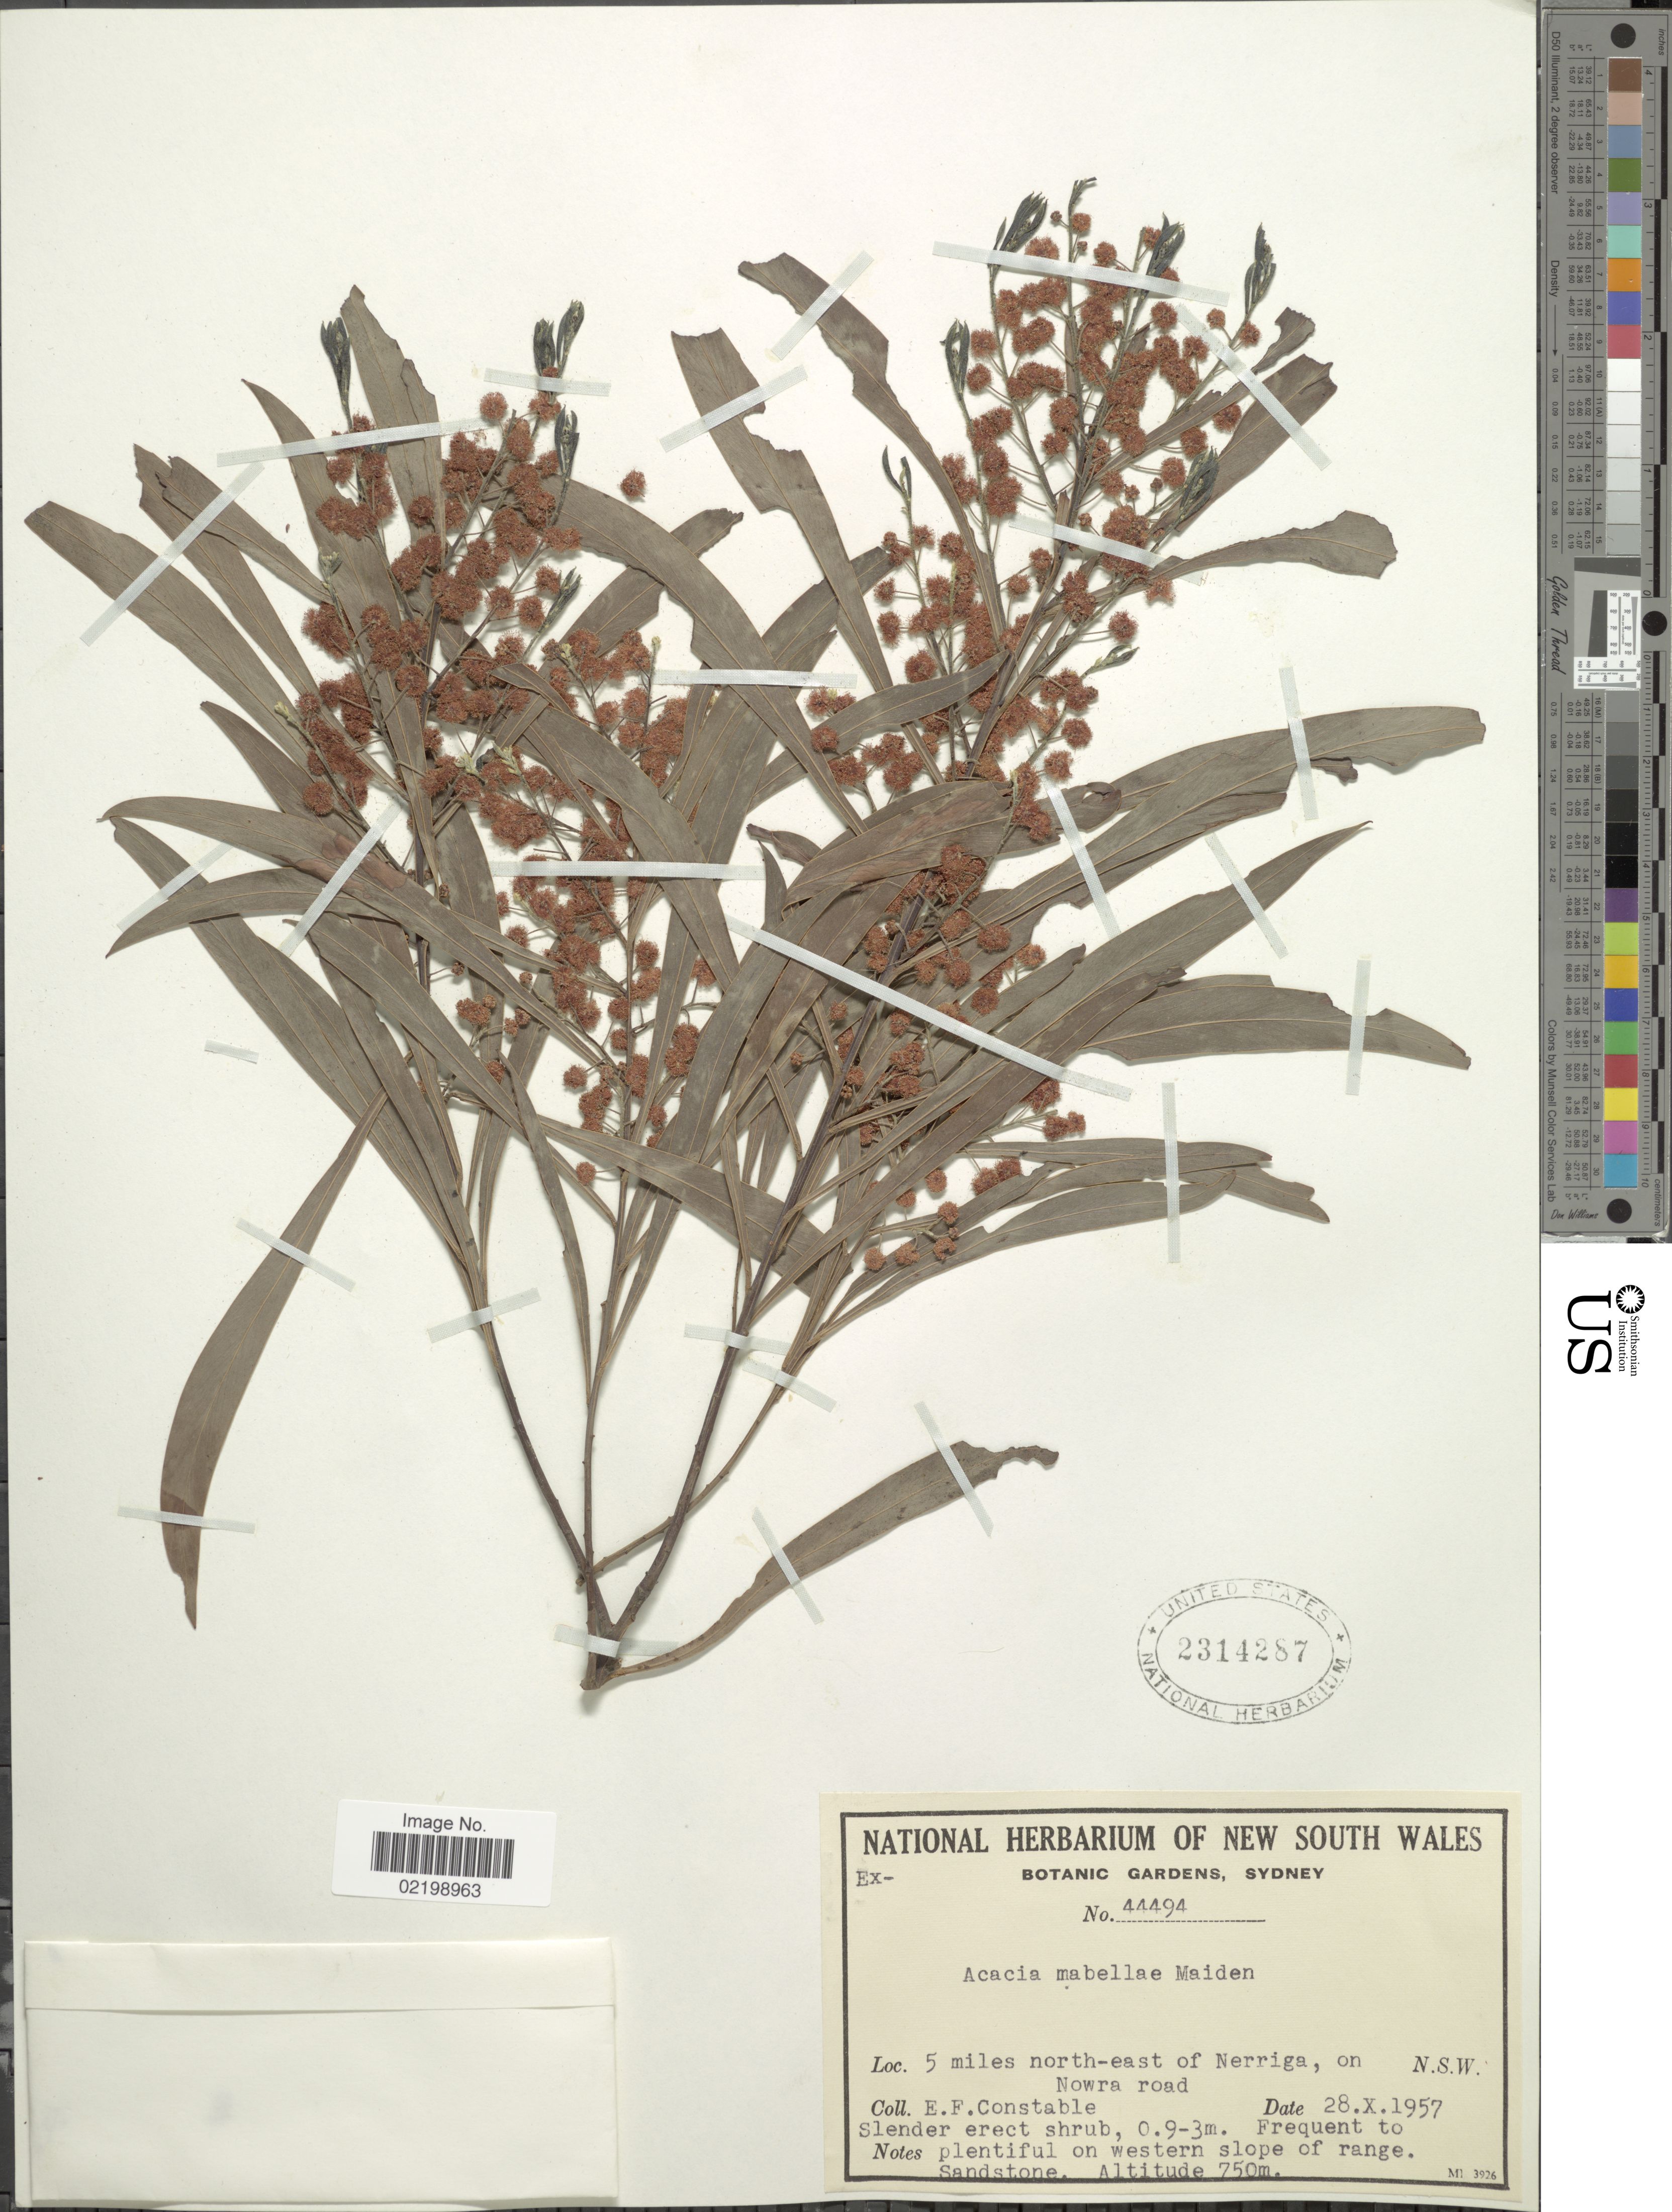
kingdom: Plantae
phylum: Tracheophyta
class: Magnoliopsida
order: Fabales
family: Fabaceae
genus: Acacia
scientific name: Acacia mabellae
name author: Maiden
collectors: E. F. Constable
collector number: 44494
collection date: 1957-10-28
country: Australia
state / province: New South Wales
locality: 5 miles north-east of Nerriga, on Nowra Road, N.S.W.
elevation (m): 750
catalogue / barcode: US 2314287